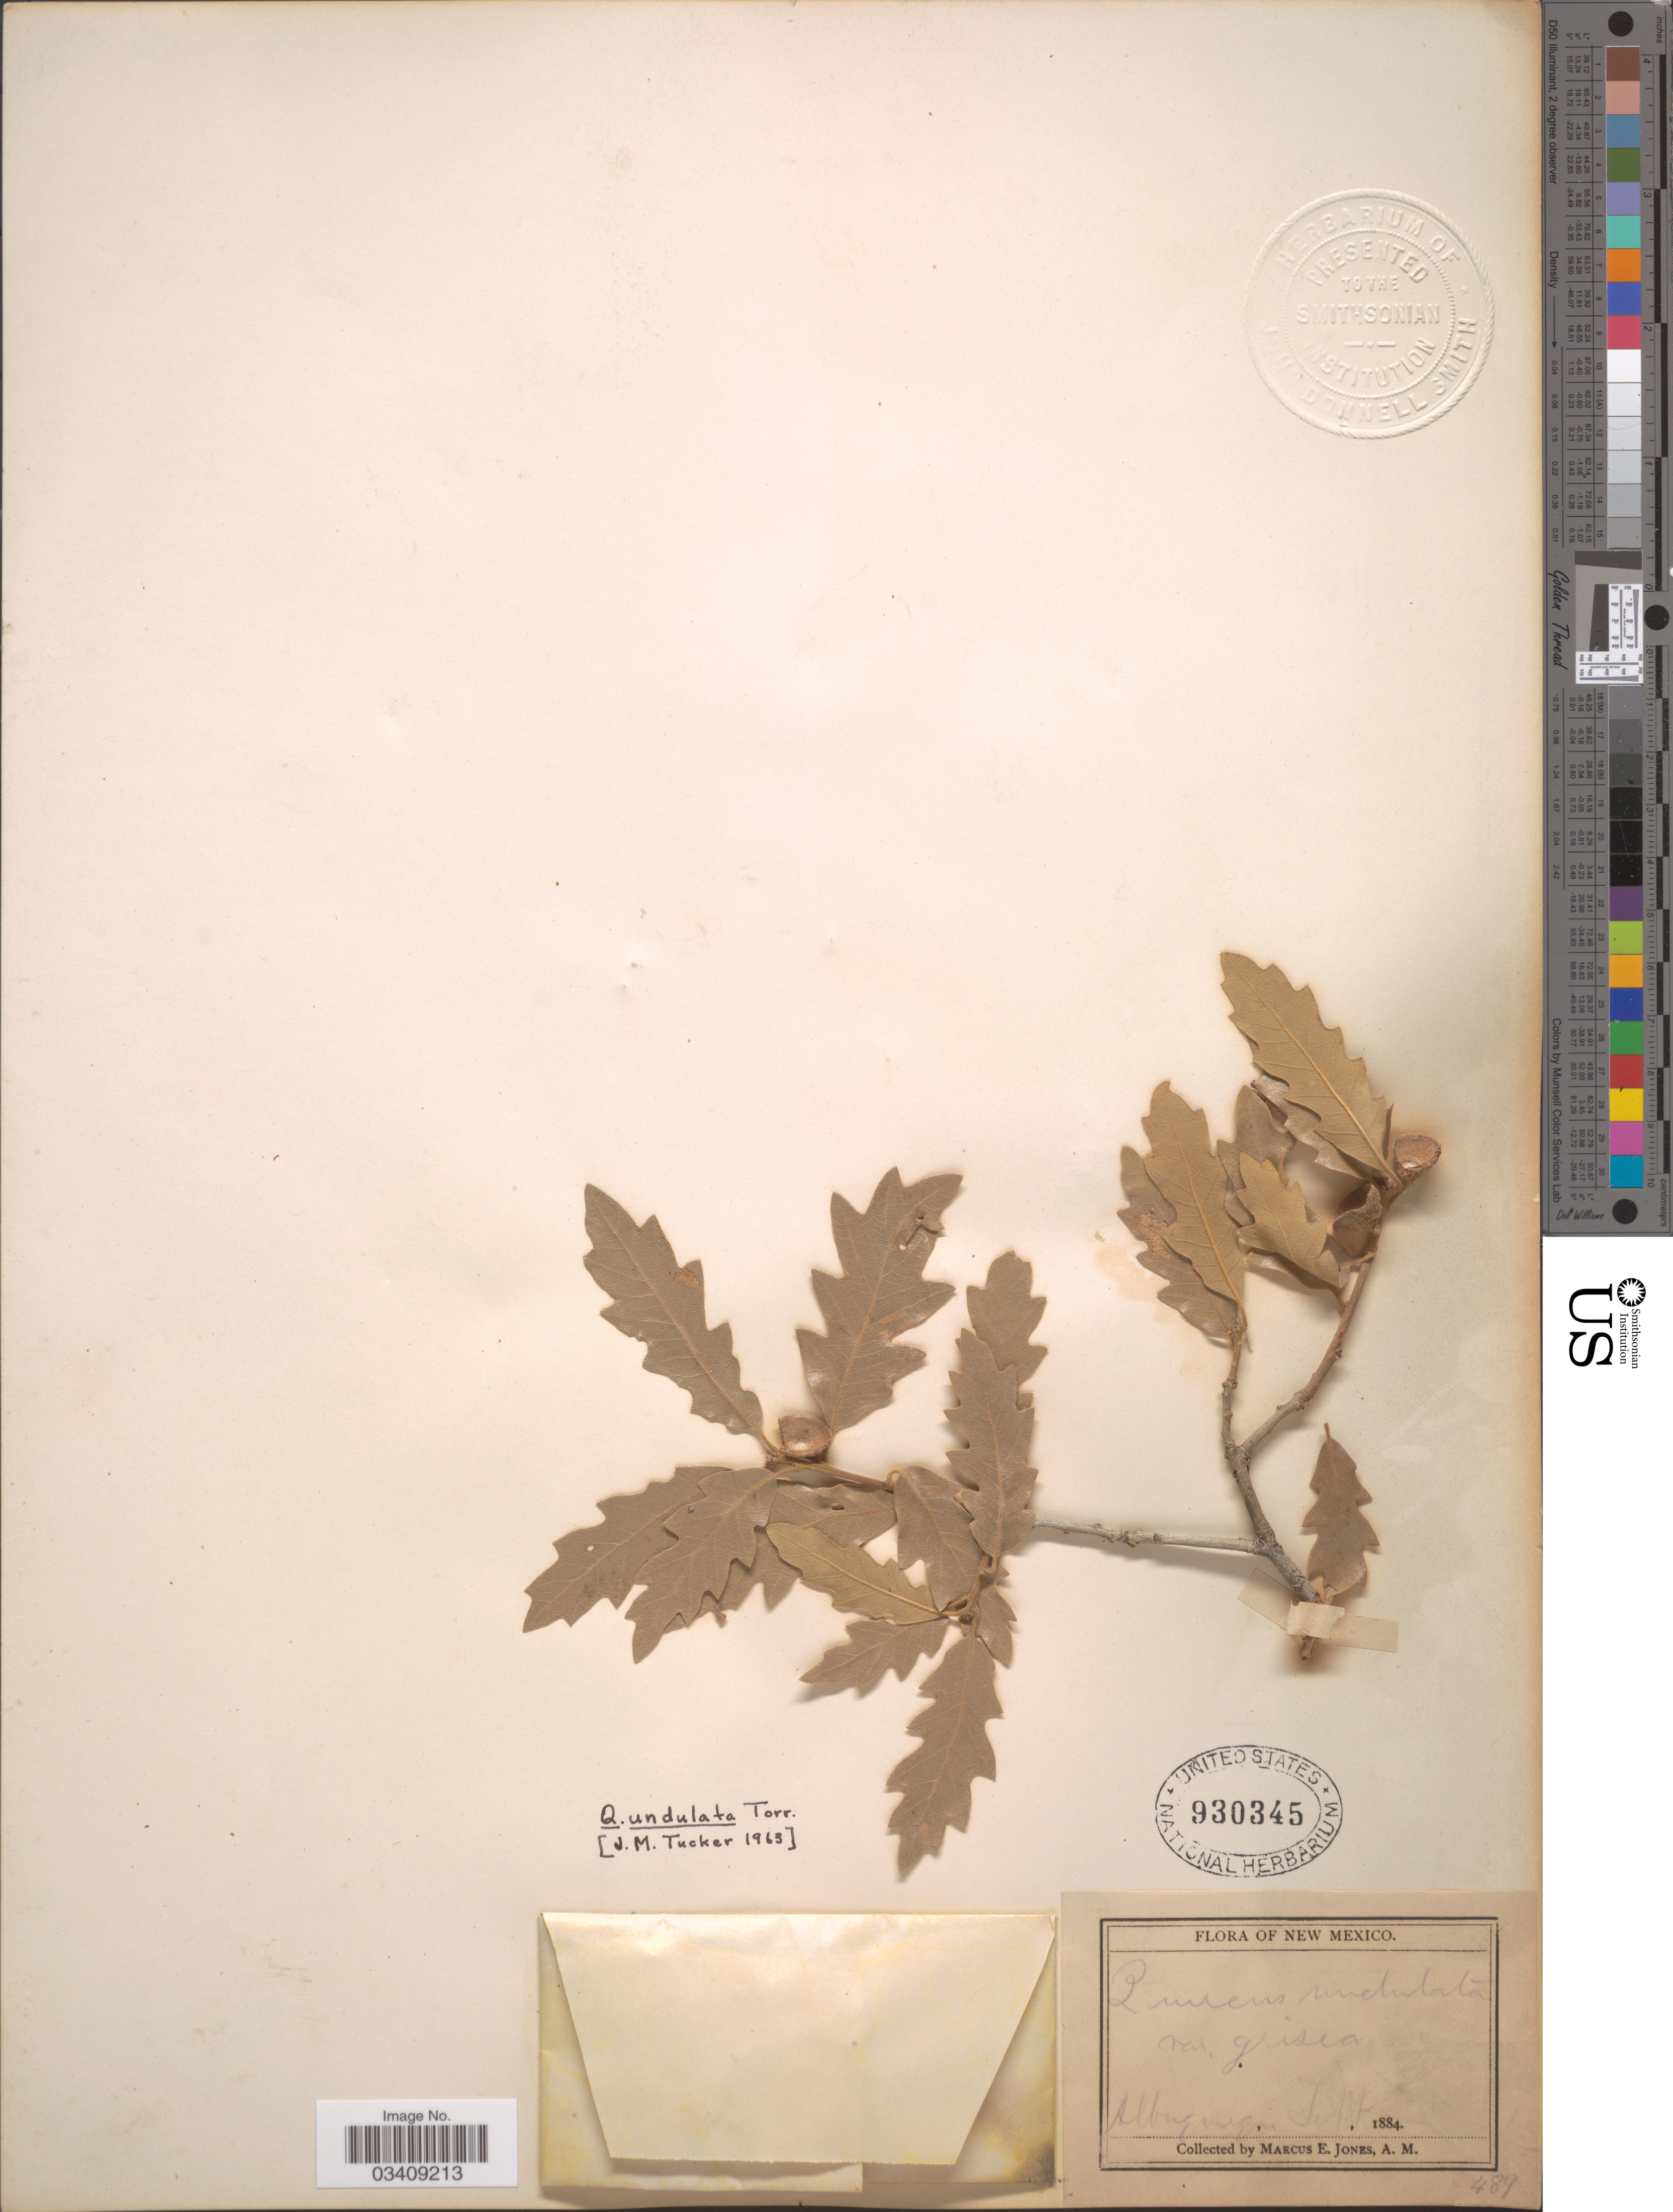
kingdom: Plantae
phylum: Tracheophyta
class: Magnoliopsida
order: Fagales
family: Fagaceae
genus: Quercus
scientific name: Quercus undulata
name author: Torr.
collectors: M. E. Jones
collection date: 1884-09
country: United States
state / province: New Mexico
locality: Albuquerque.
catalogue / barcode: US 930345